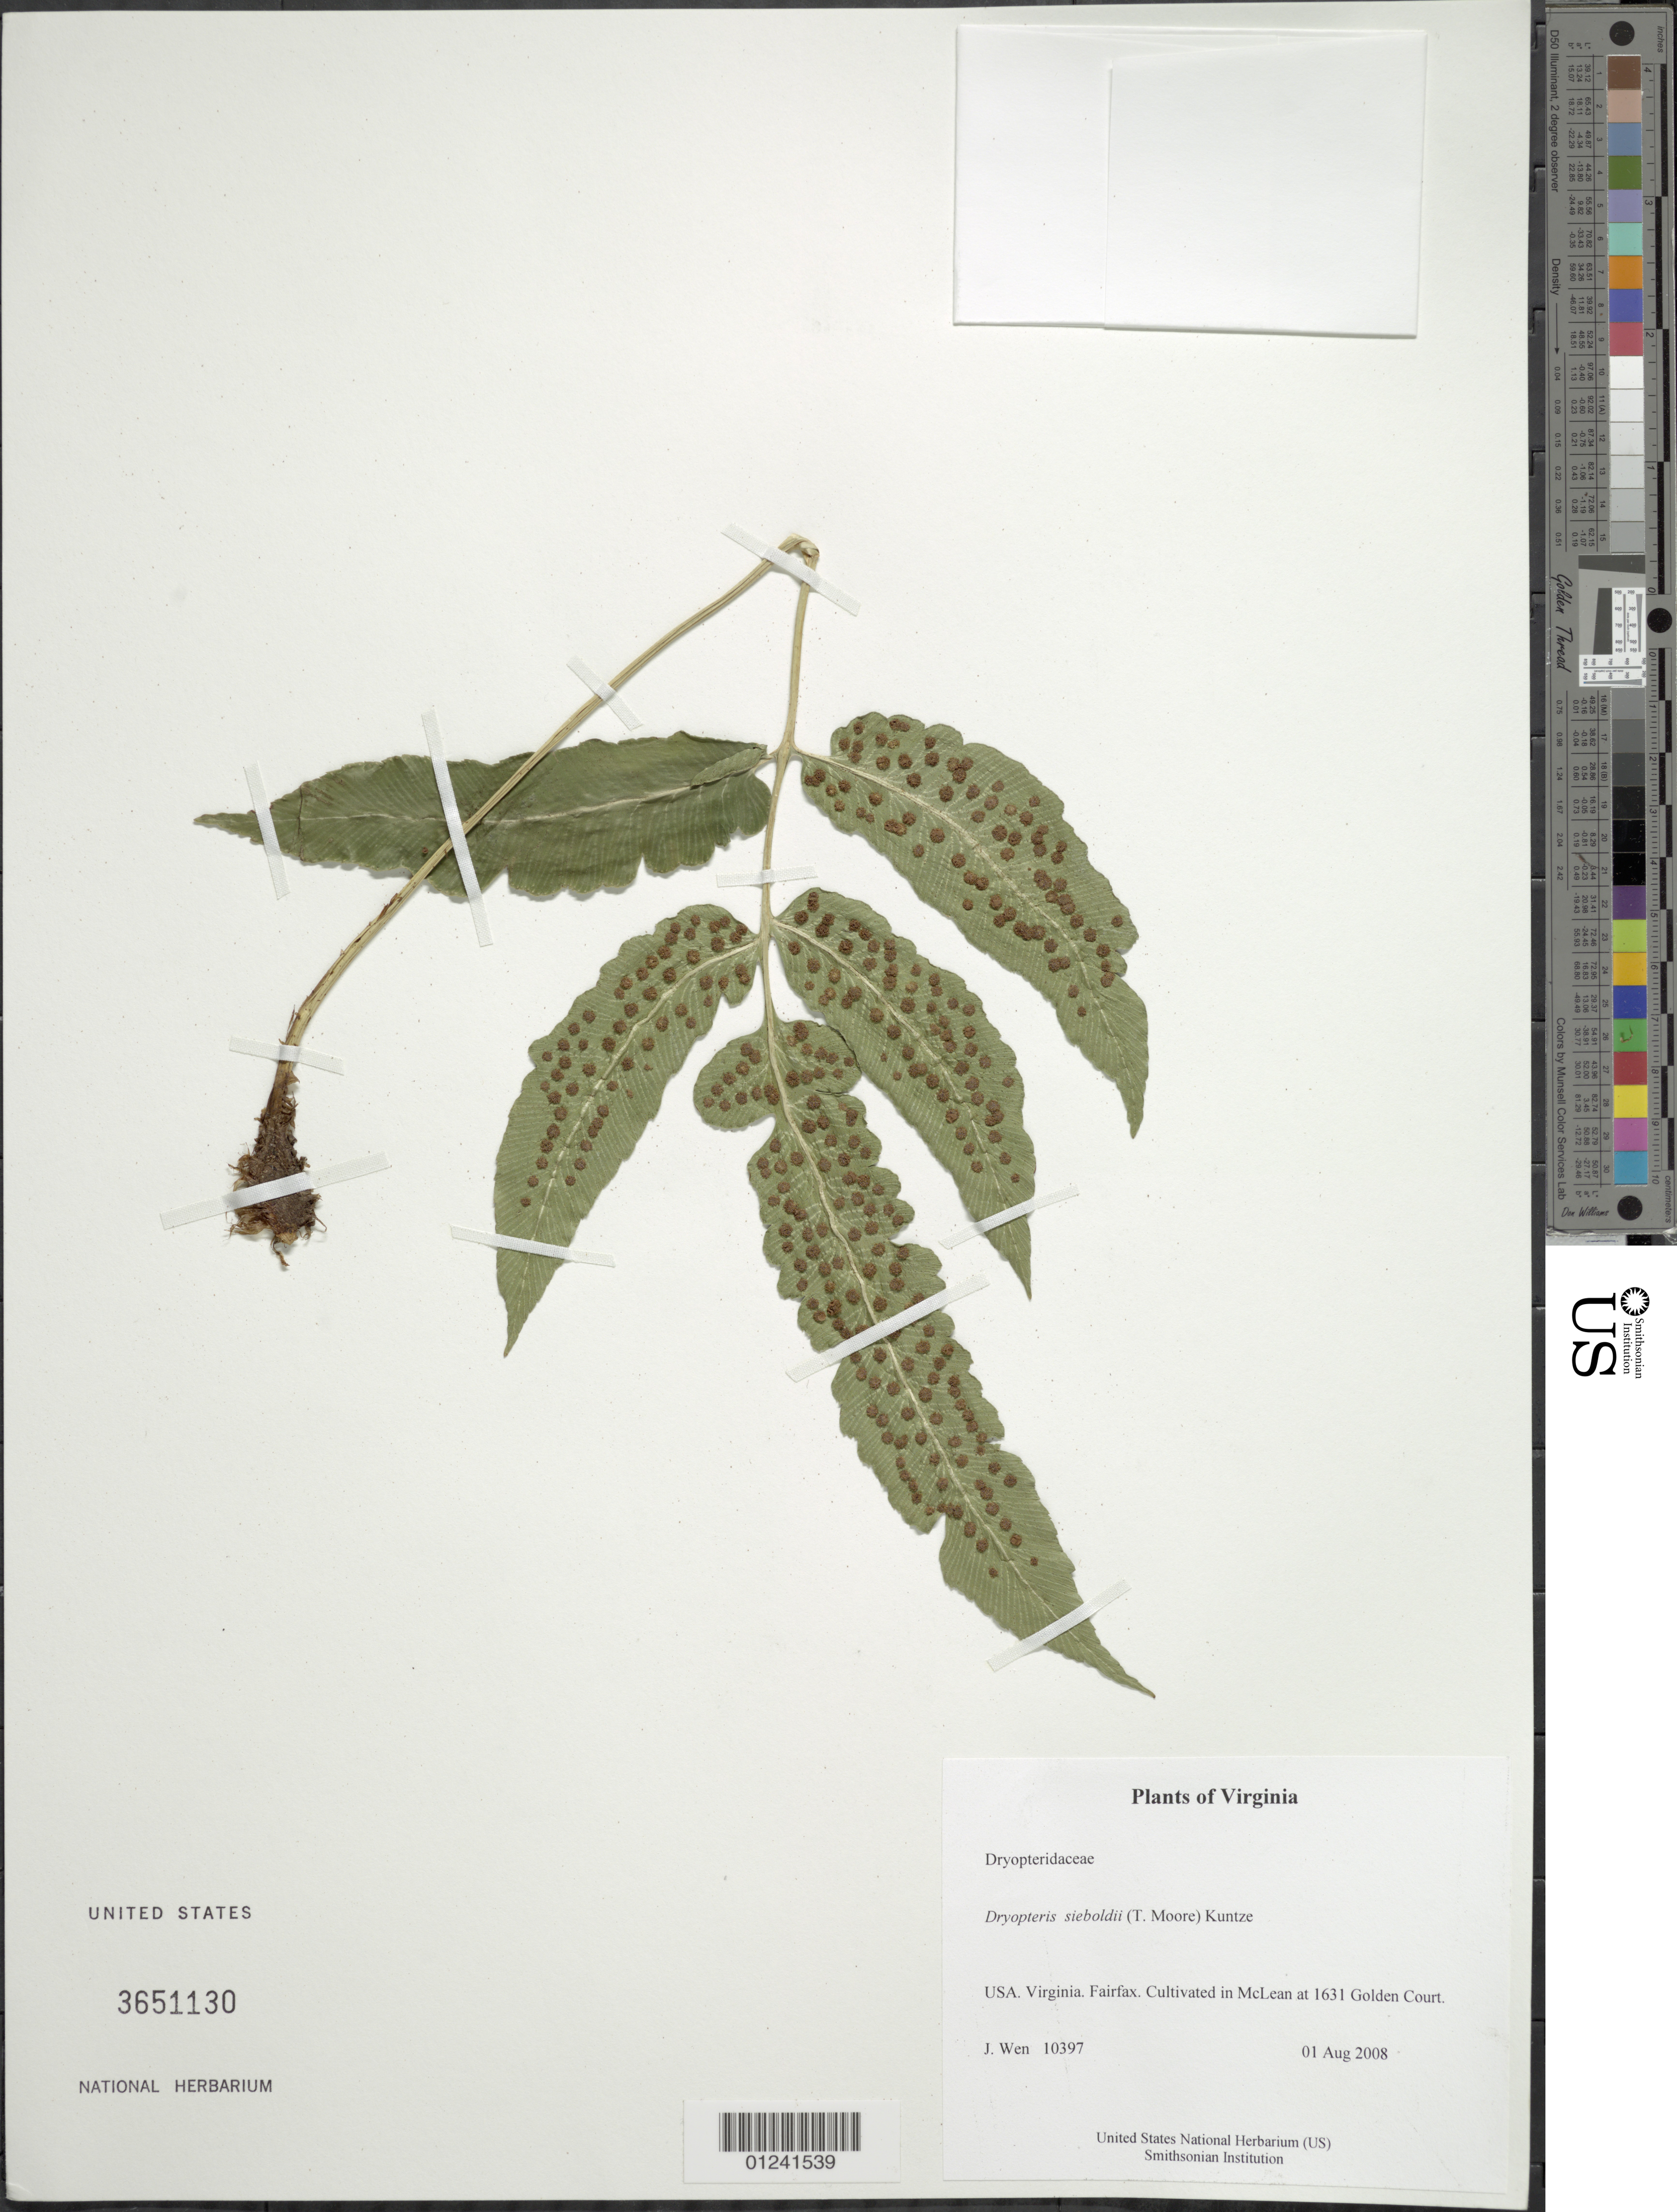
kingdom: Plantae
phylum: Tracheophyta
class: Polypodiopsida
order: Polypodiales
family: Dryopteridaceae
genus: Dryopteris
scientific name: Dryopteris sieboldii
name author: (T. Moore) Kuntze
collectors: J. Wen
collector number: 10397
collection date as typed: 01 Aug 2008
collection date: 2008-08-01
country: United States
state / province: Virginia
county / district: Fairfax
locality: Cultivated in McLean at 1631 Golden Court.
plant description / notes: DNA voucher.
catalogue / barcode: US 3651130